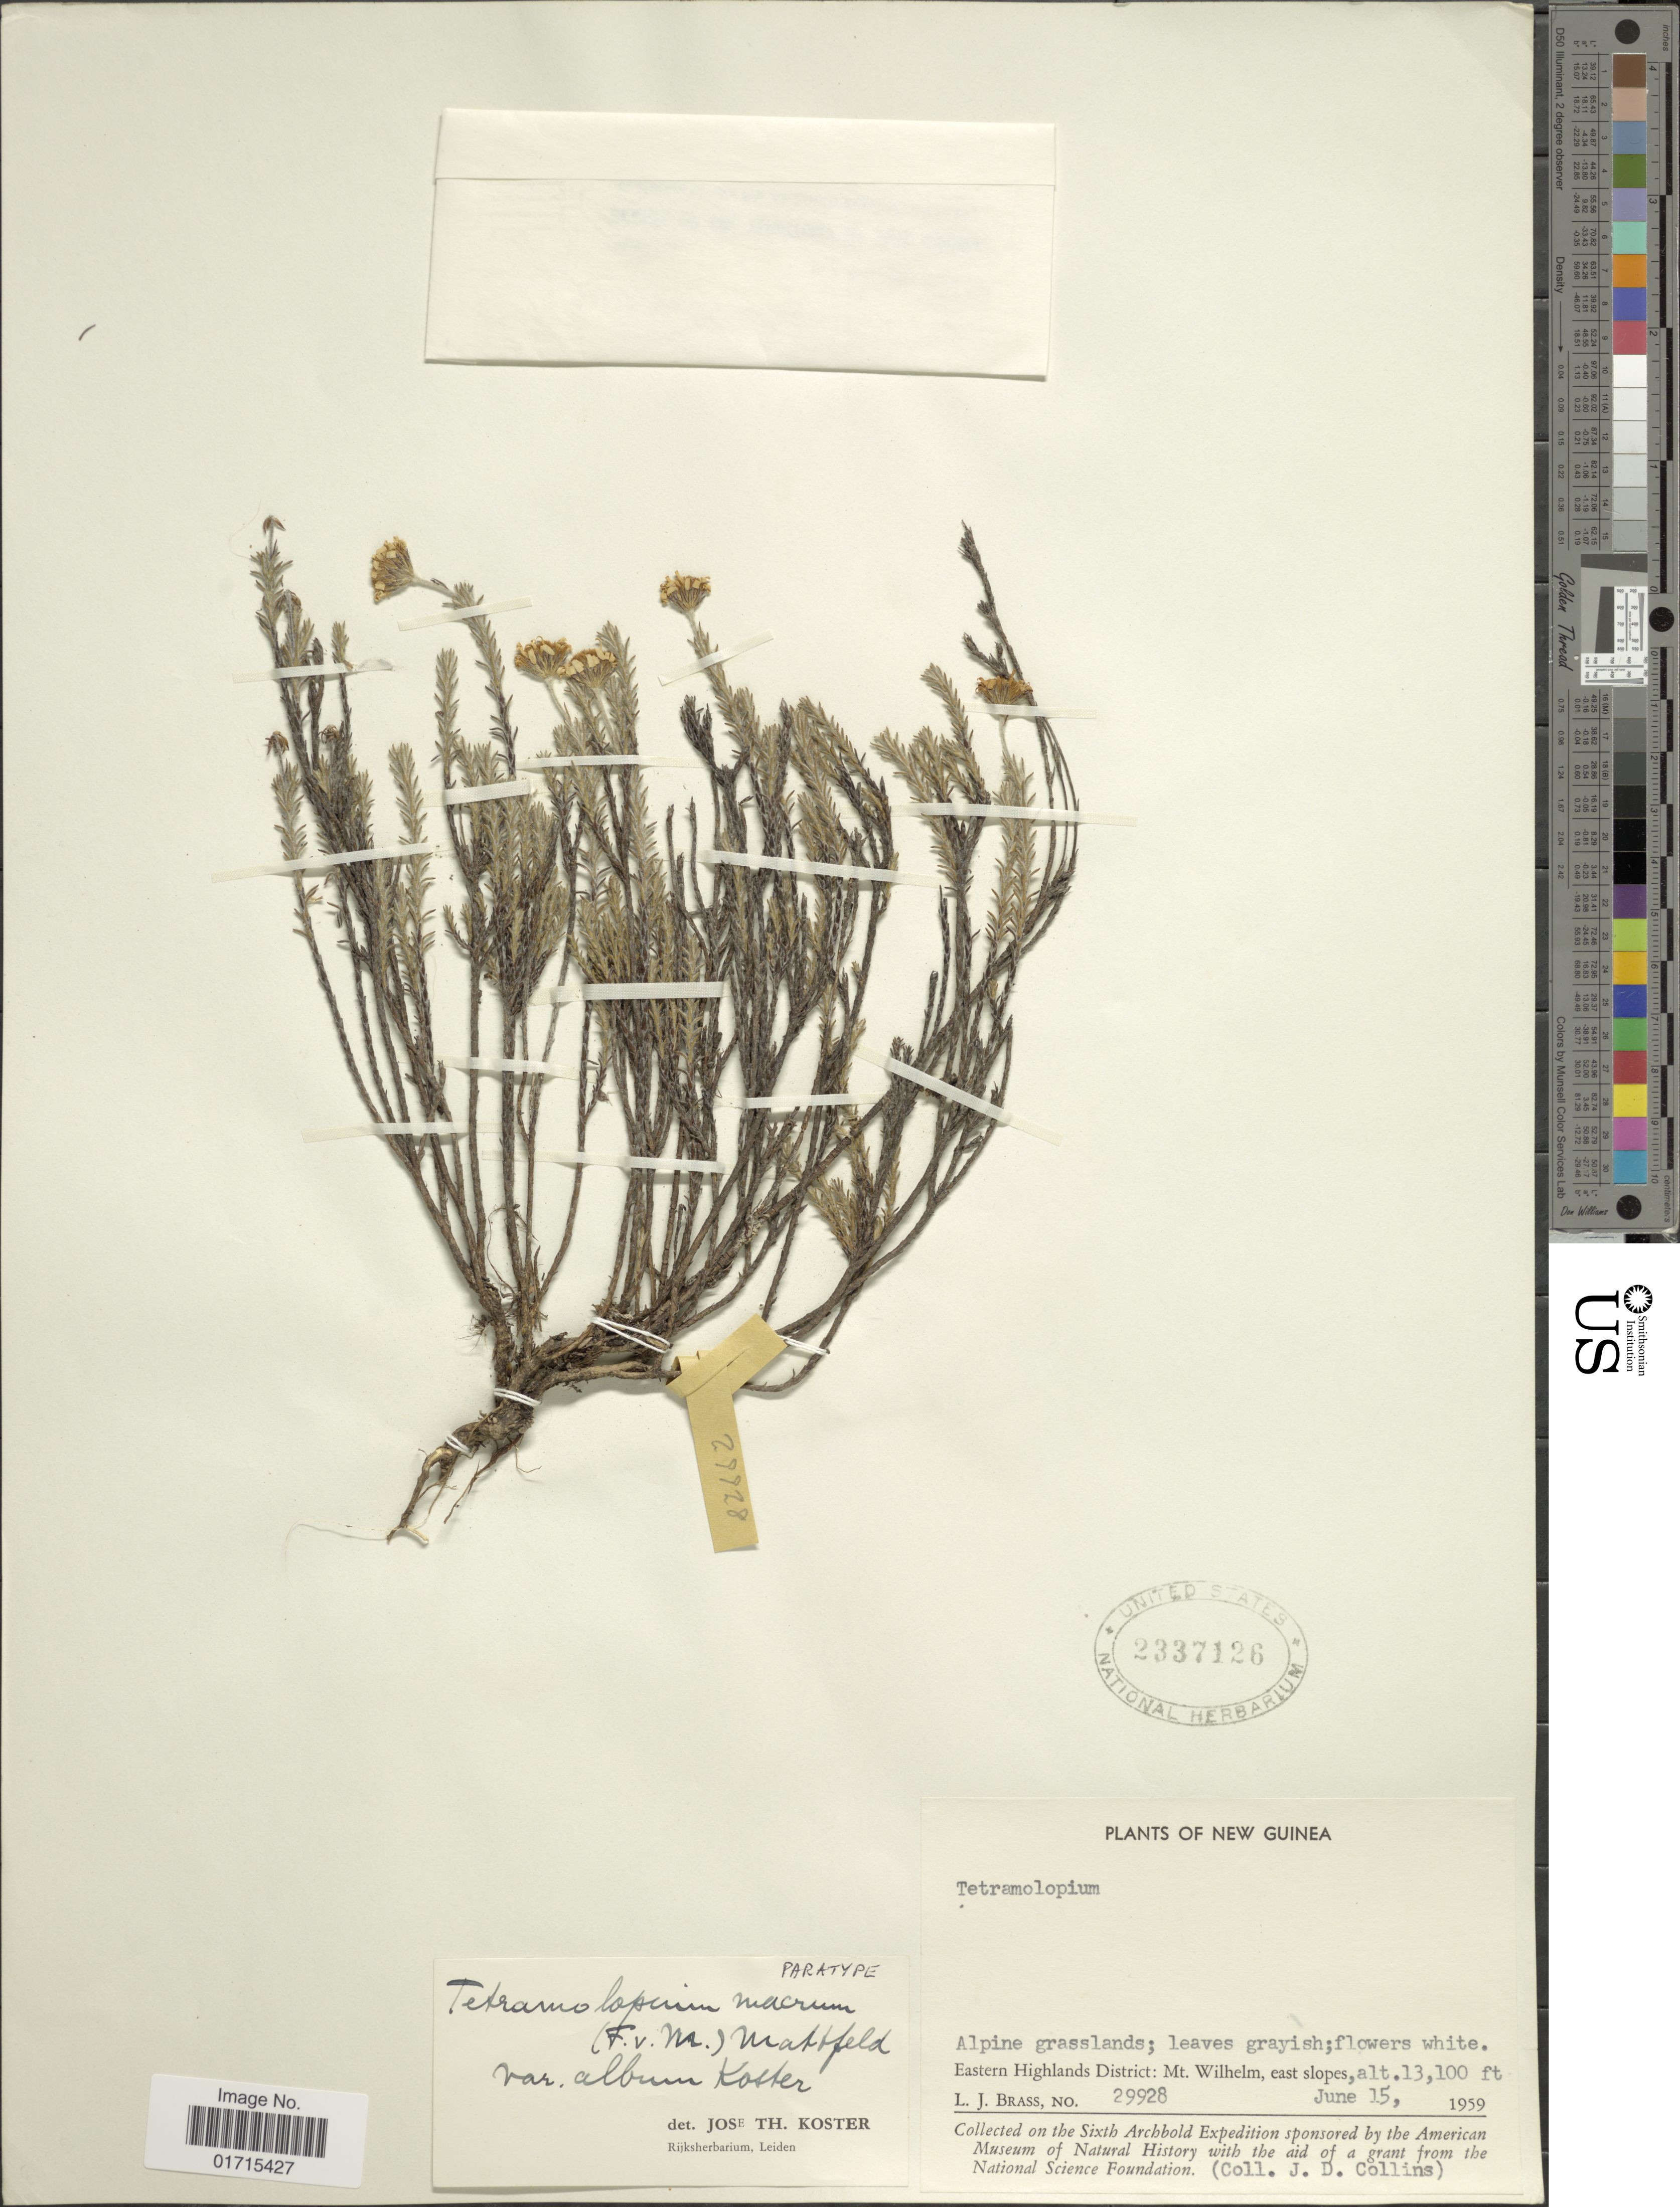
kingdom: Plantae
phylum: Tracheophyta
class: Magnoliopsida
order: Asterales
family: Asteraceae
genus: Tetramolopium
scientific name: Tetramolopium macrum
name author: (F. Muell.) Mattf.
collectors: L. J. Brass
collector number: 29928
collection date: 1959-06-16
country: Papua New Guinea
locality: Eastern Highlands District: Mt. Wilhelm, east slopes, New Guinea.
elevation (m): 3993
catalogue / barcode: US 2337126